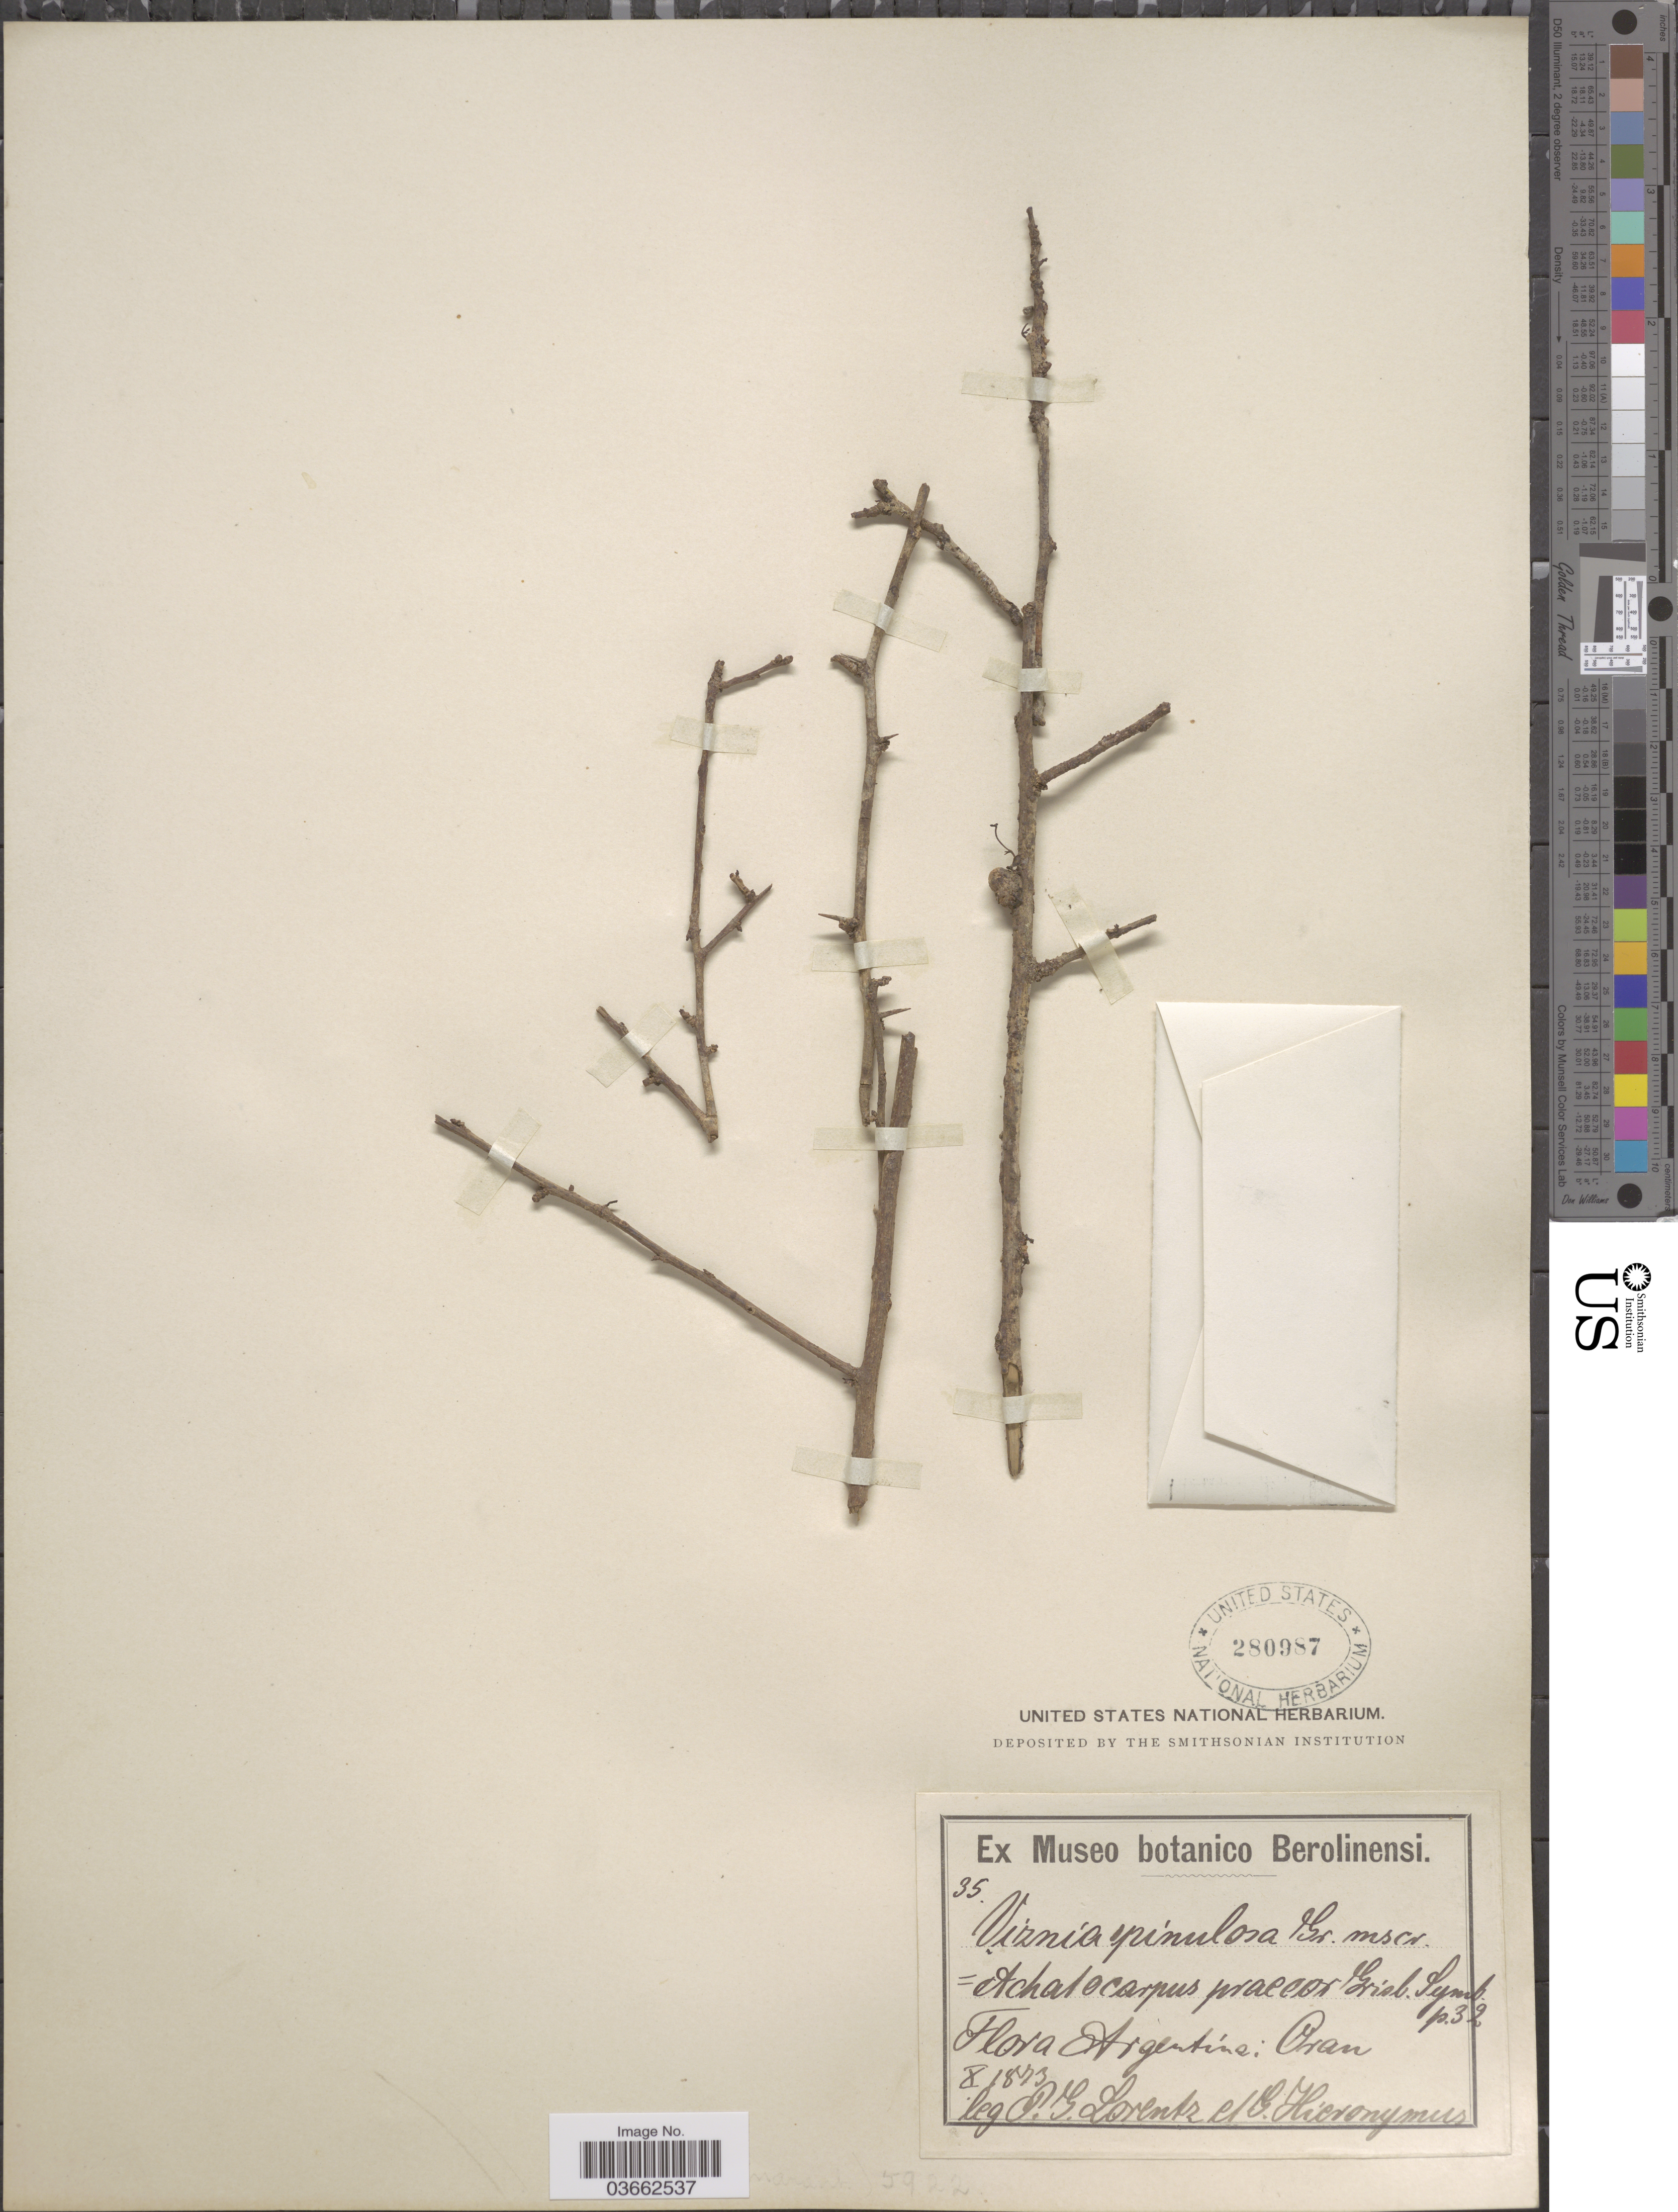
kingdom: Plantae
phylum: Tracheophyta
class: Magnoliopsida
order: Caryophyllales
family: Achatocarpaceae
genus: Achatocarpus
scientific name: Achatocarpus spinulosus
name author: Griseb.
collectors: P. G. Lorentz & G. H. Hieronymus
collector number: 35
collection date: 1873-10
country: Argentina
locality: Oran.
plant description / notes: Possibly original material of Achatocarpus spinulosus Griseb.?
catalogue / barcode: US 280987